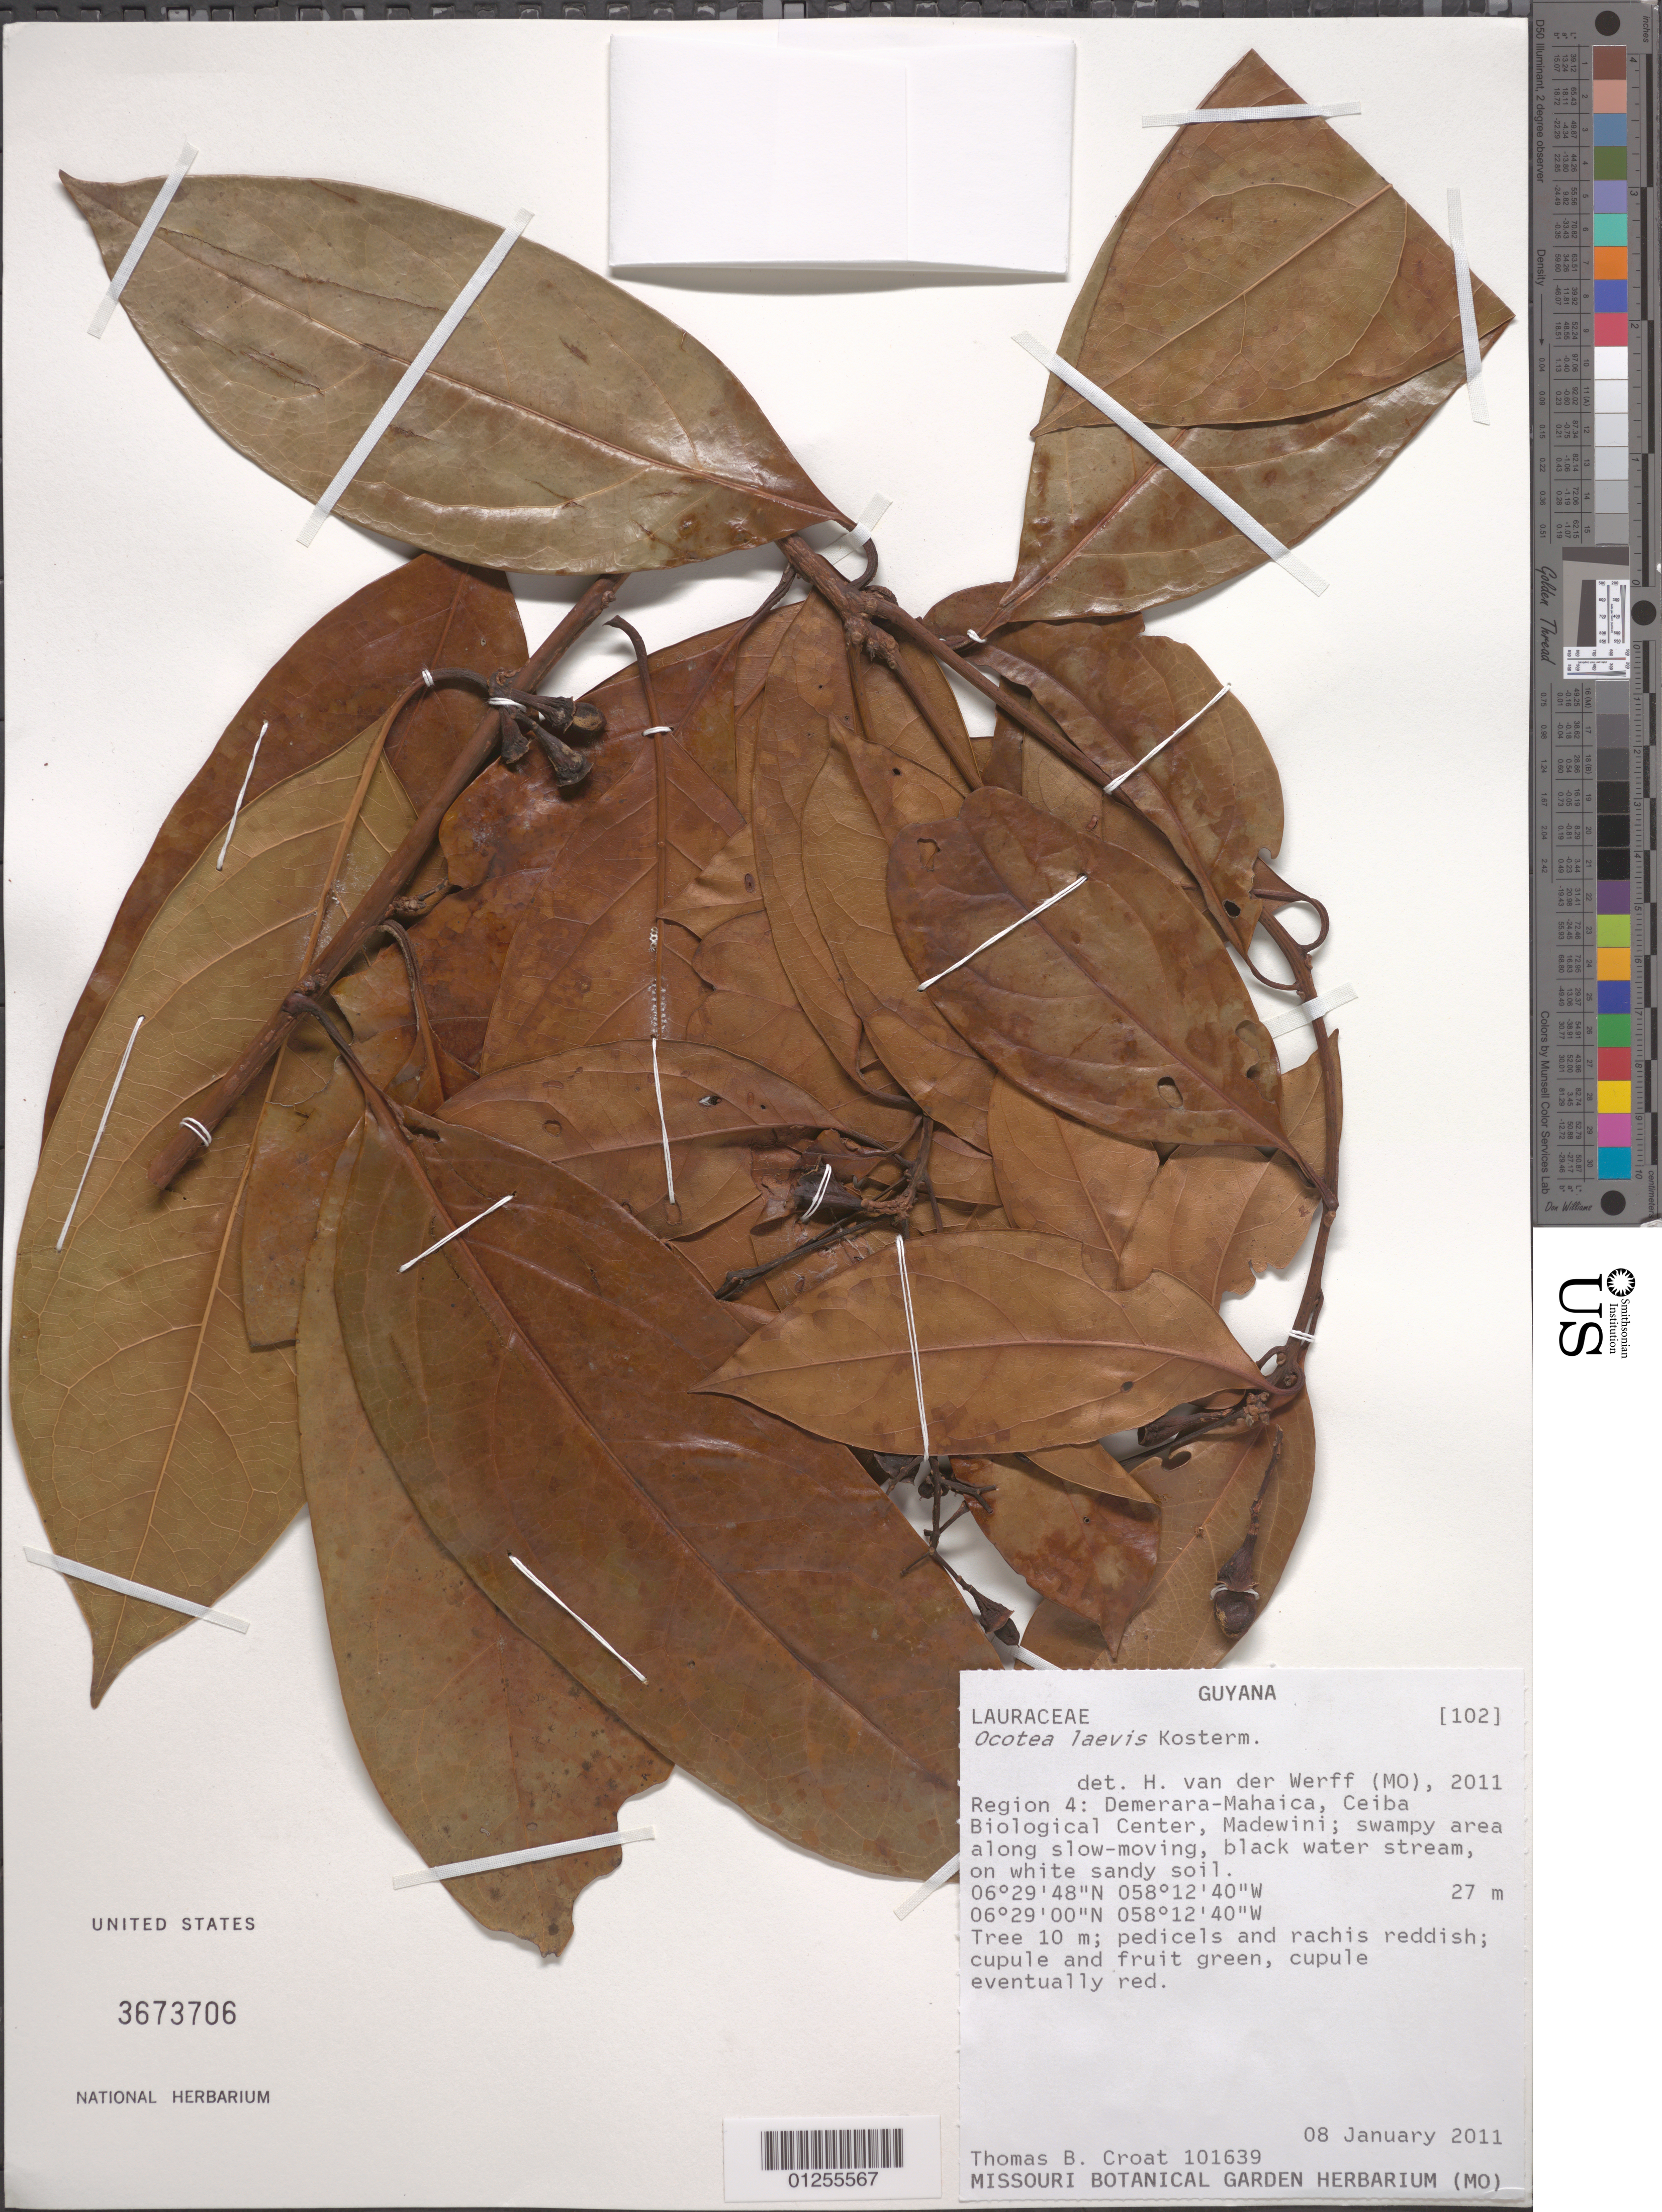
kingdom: Plantae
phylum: Tracheophyta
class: Magnoliopsida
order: Laurales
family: Lauraceae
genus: Ocotea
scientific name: Ocotea laevis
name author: Kosterm.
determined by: van der Werff, H. H.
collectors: T. B. Croat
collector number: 101639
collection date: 2011-01-08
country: Guyana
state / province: Demerara-Mahaica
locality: Ceiba Biological Station, Madewini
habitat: Swampy area along slow-moving, black water stream, on white sandy soil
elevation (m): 27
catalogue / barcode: US 3673706